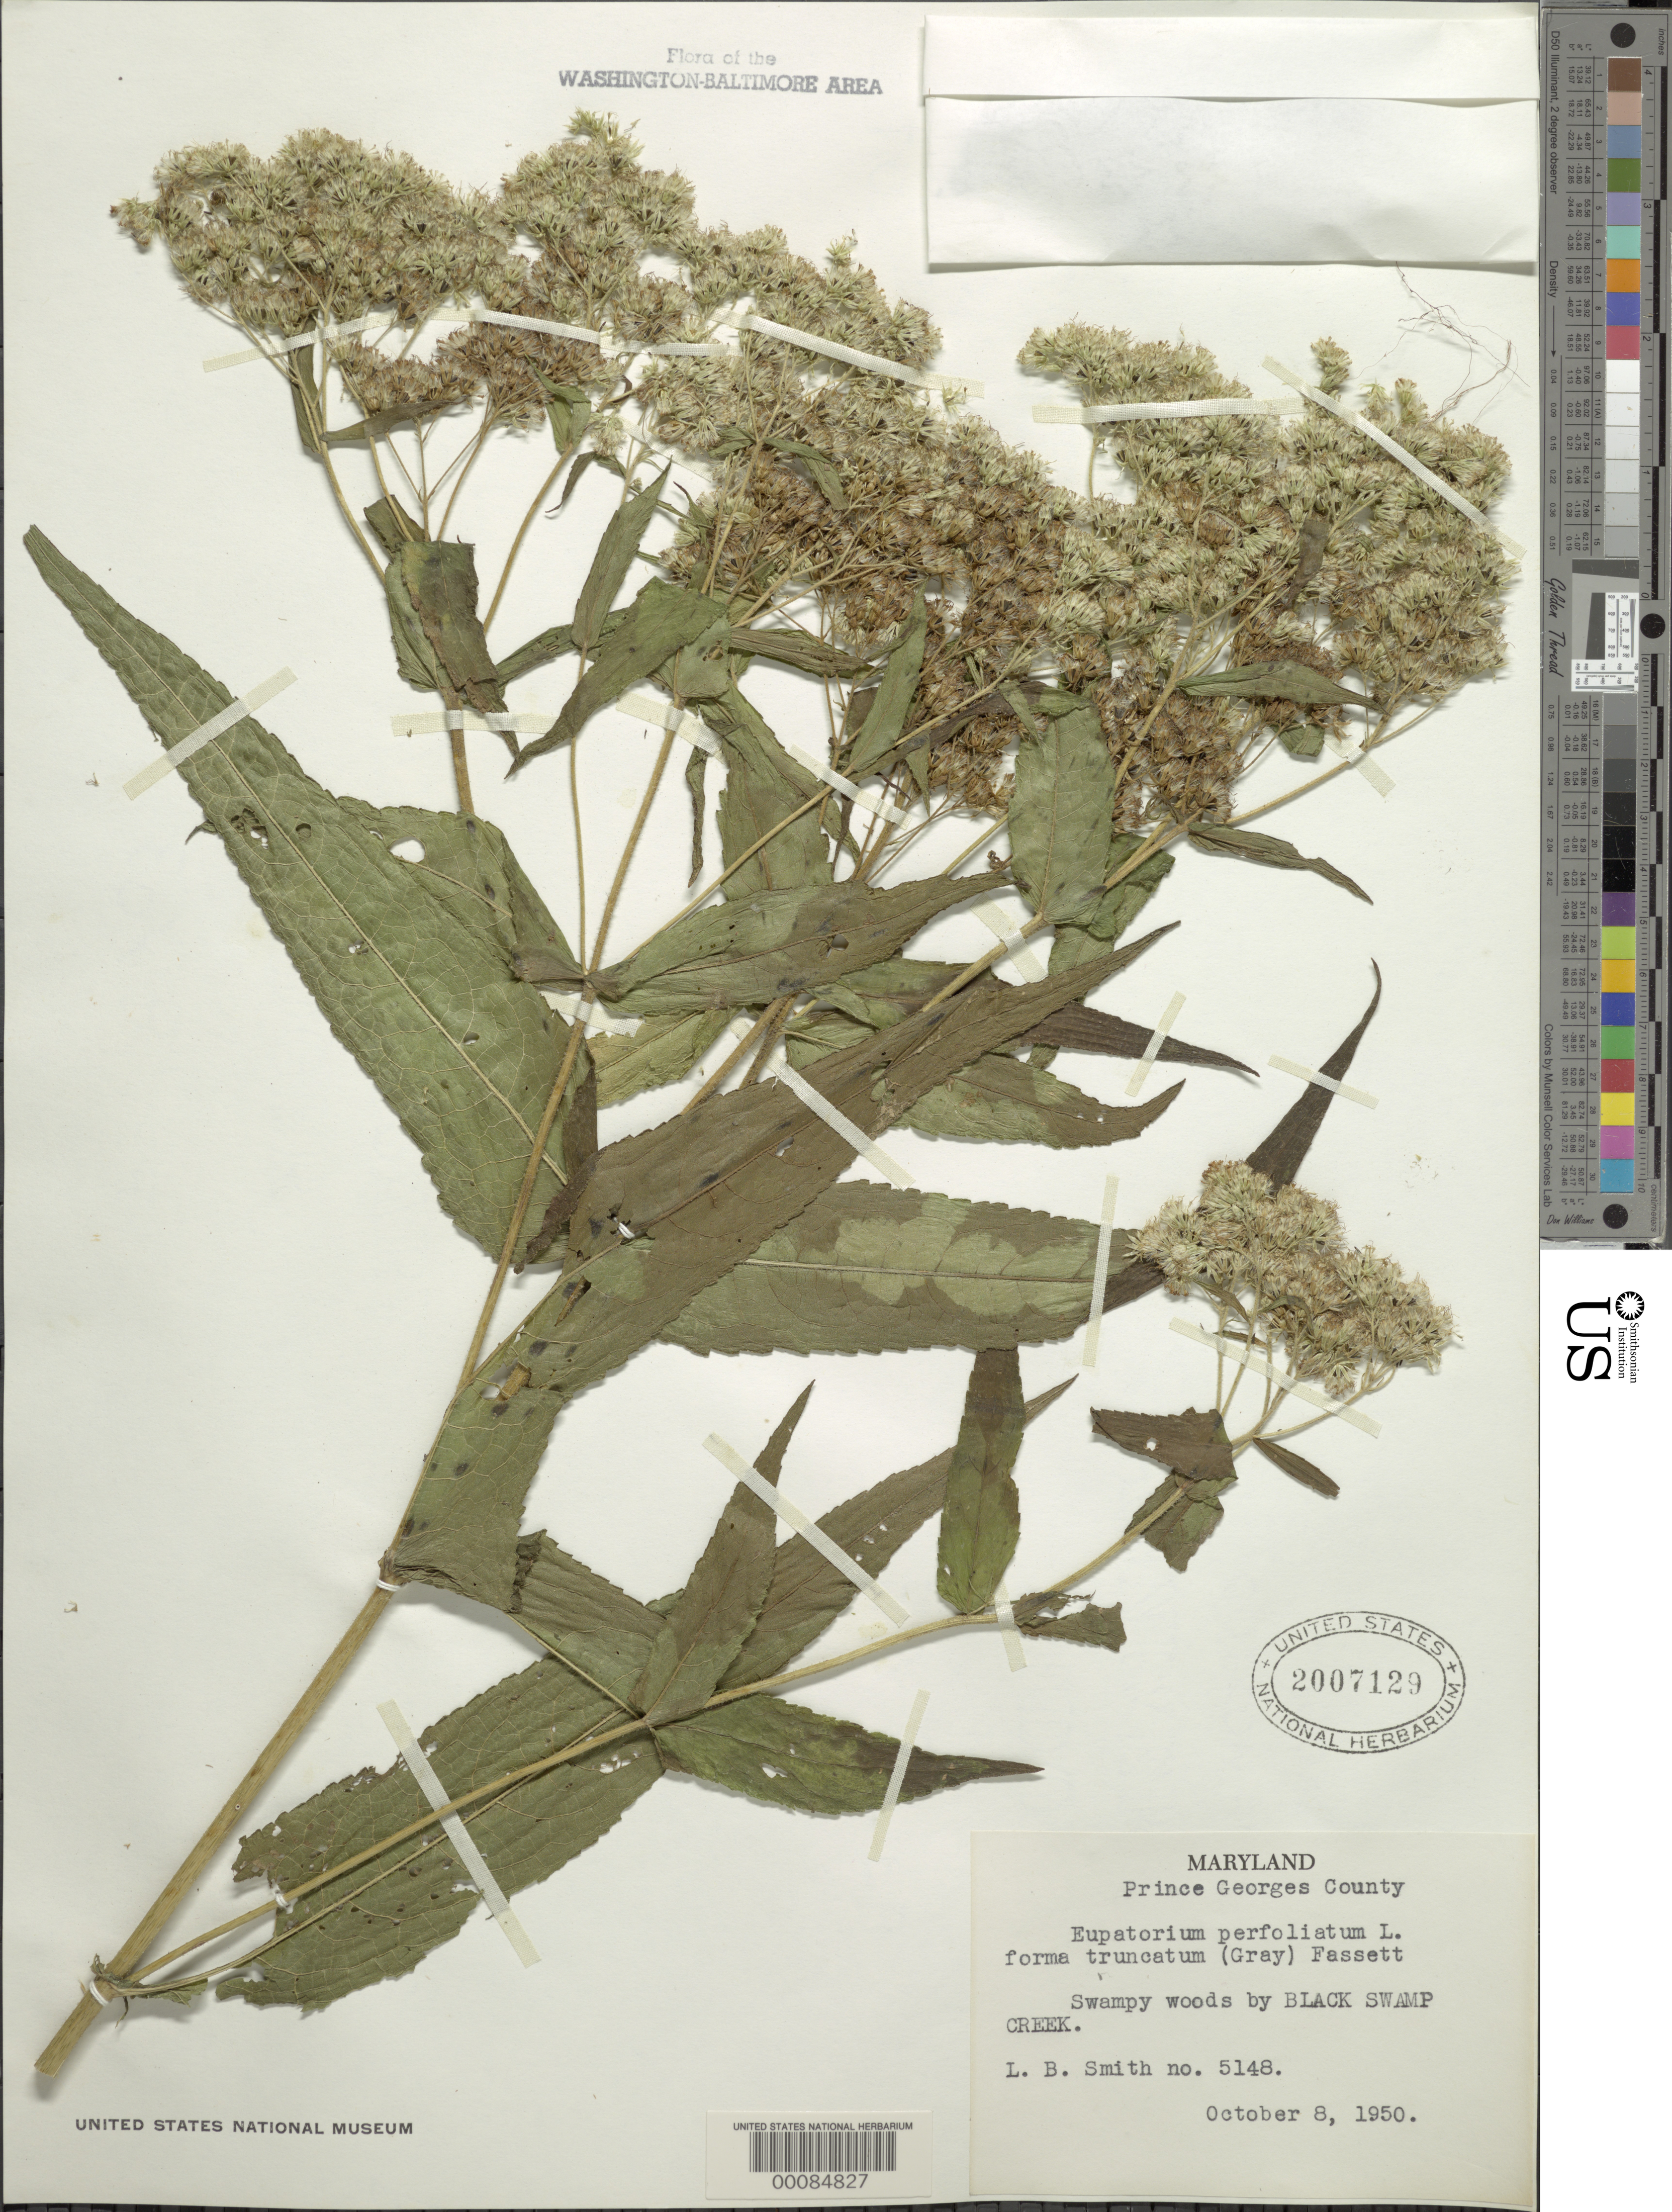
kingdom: Plantae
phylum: Tracheophyta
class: Magnoliopsida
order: Asterales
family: Asteraceae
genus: Eupatorium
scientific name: Eupatorium perfoliatum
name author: L.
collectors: L. Smith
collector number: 5148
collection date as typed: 08 Oct 1950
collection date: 1950-10-08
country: United States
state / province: Maryland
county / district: Prince George's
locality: Black Swamp Creek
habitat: Swampy woods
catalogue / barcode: US 2007129